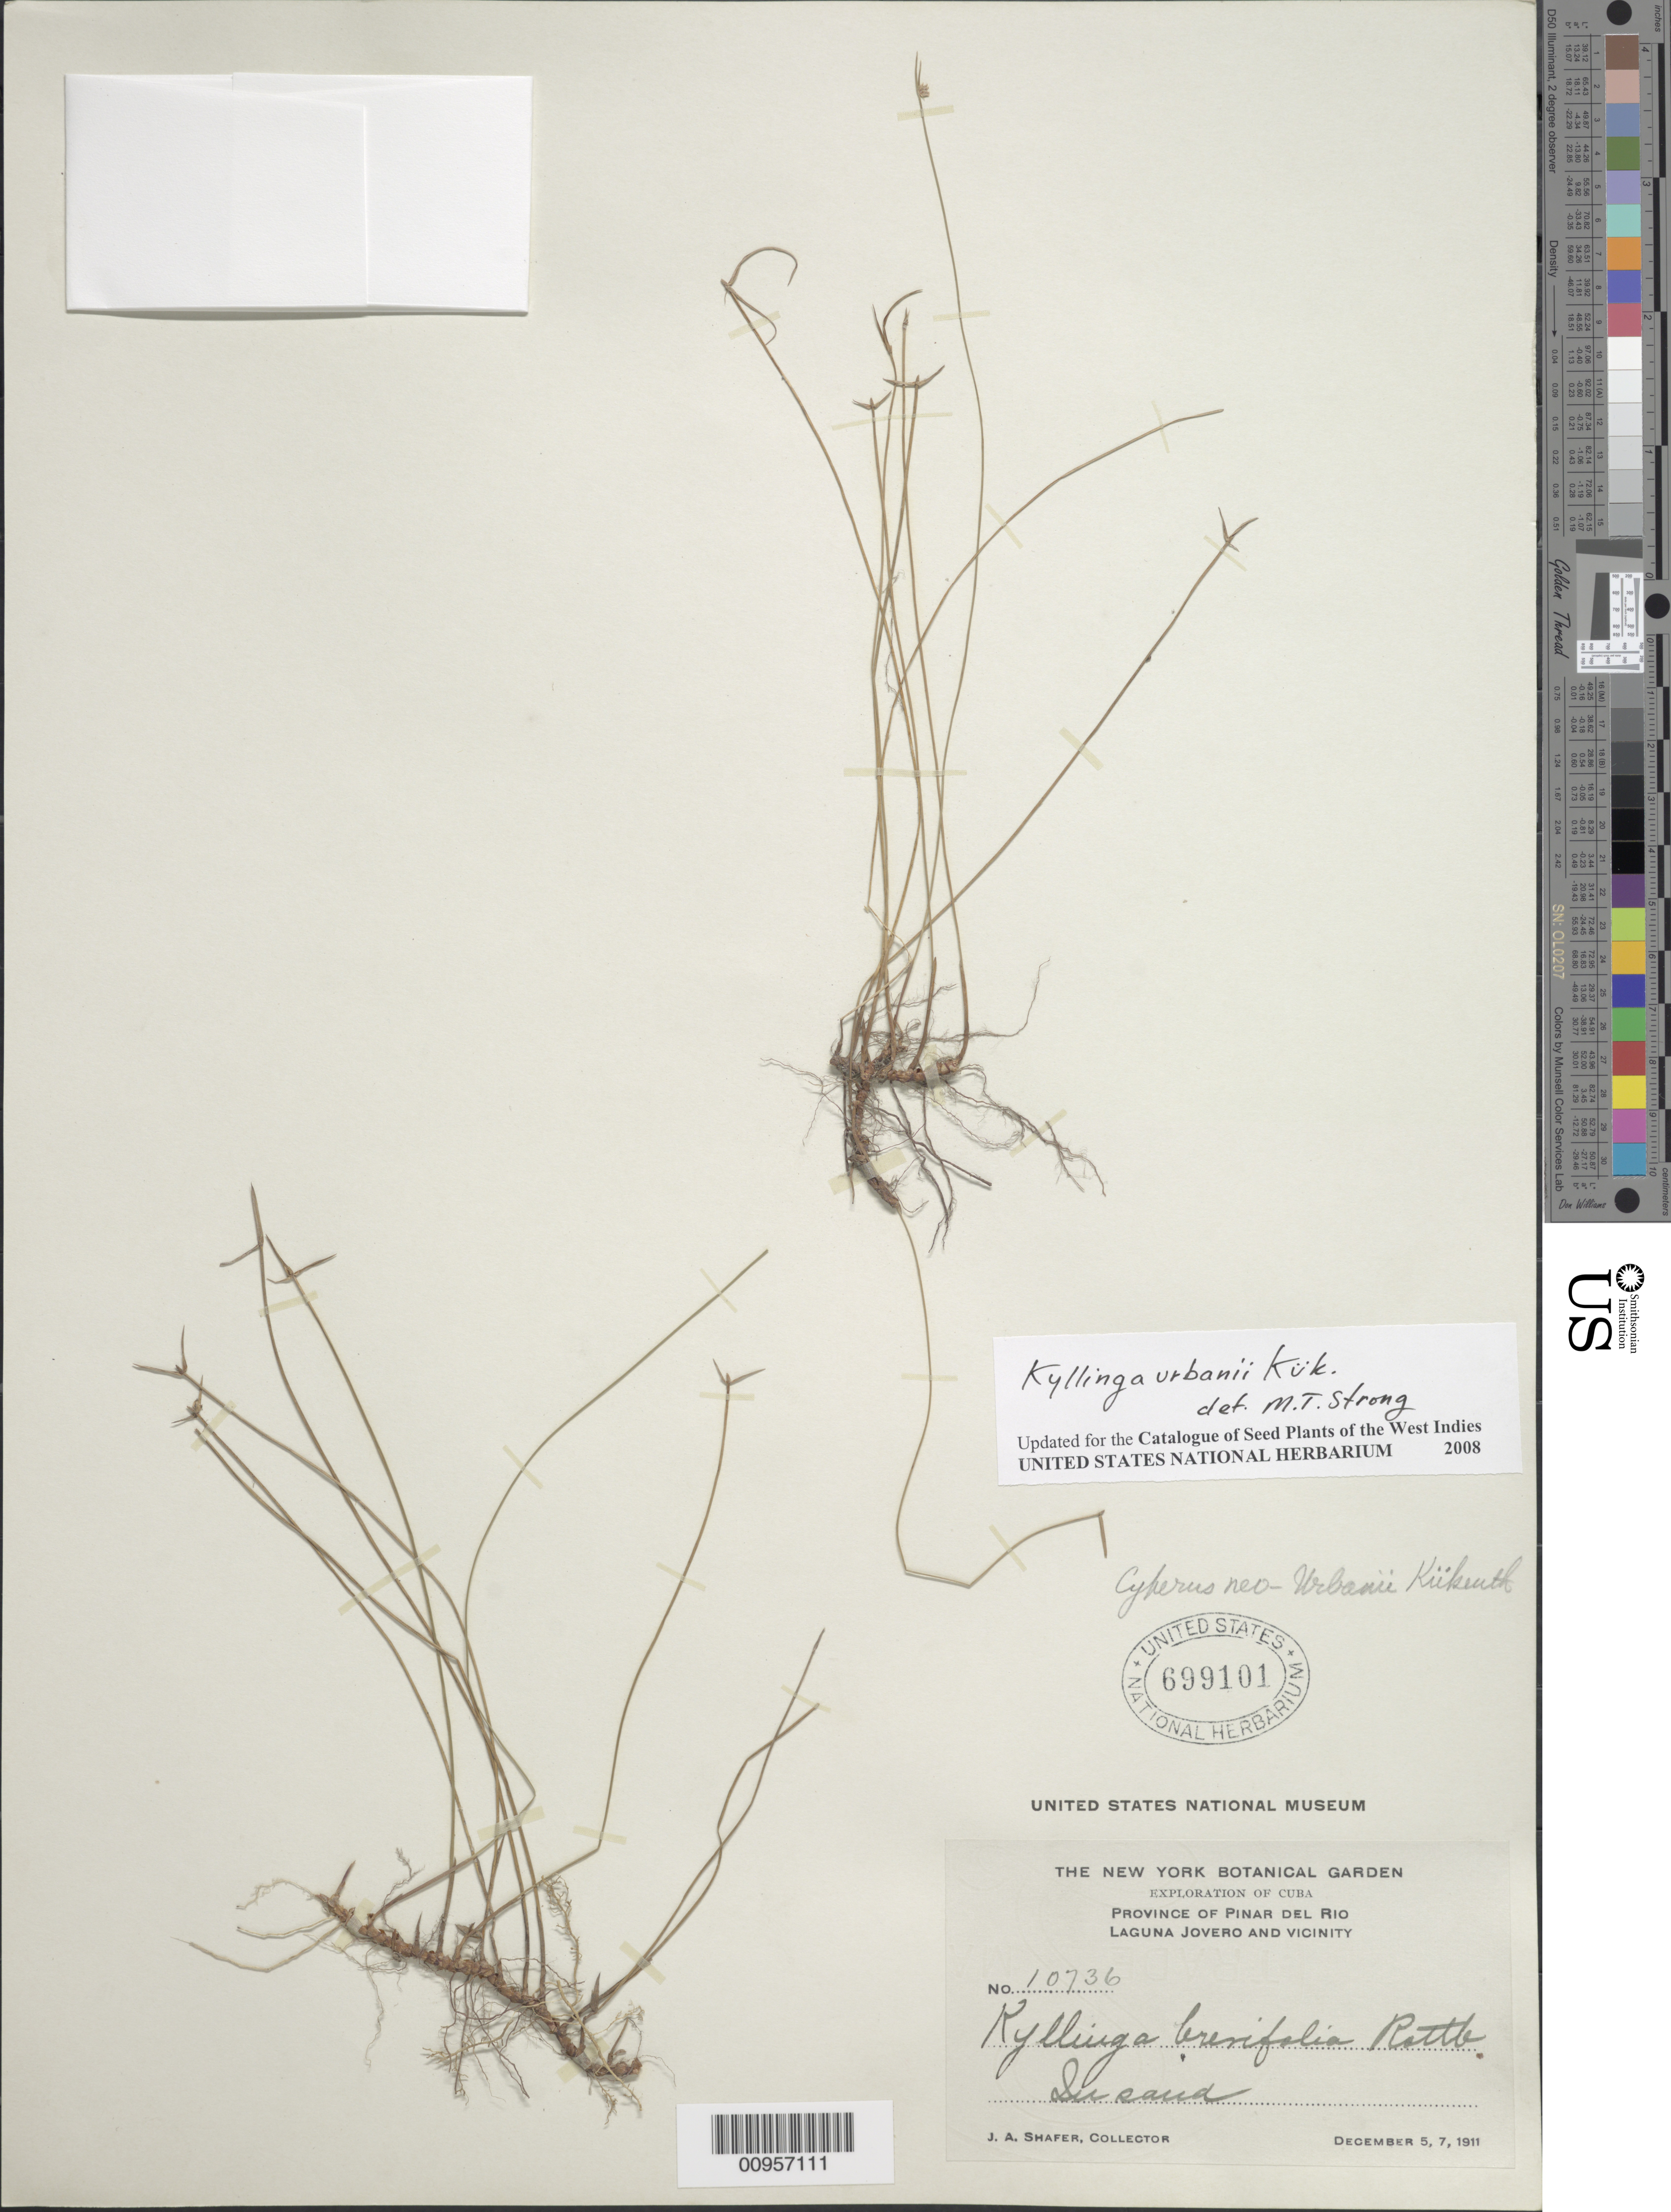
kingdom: Plantae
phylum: Tracheophyta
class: Liliopsida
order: Poales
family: Cyperaceae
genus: Cyperus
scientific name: Cyperus neourbanii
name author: Kük.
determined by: Strong, Mark T., (BOT), Smithsonian Institution - National Museum of Natural History (UNITED STATES)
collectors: J. A. Shafer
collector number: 10736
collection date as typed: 05 Dec 1911 to 07 Dec 1911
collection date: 1911-12-05/1911-12-07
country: Cuba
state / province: Pinar del Rio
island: Cuba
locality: Laguna Jovero and vicinity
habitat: In sand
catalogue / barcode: US 699101